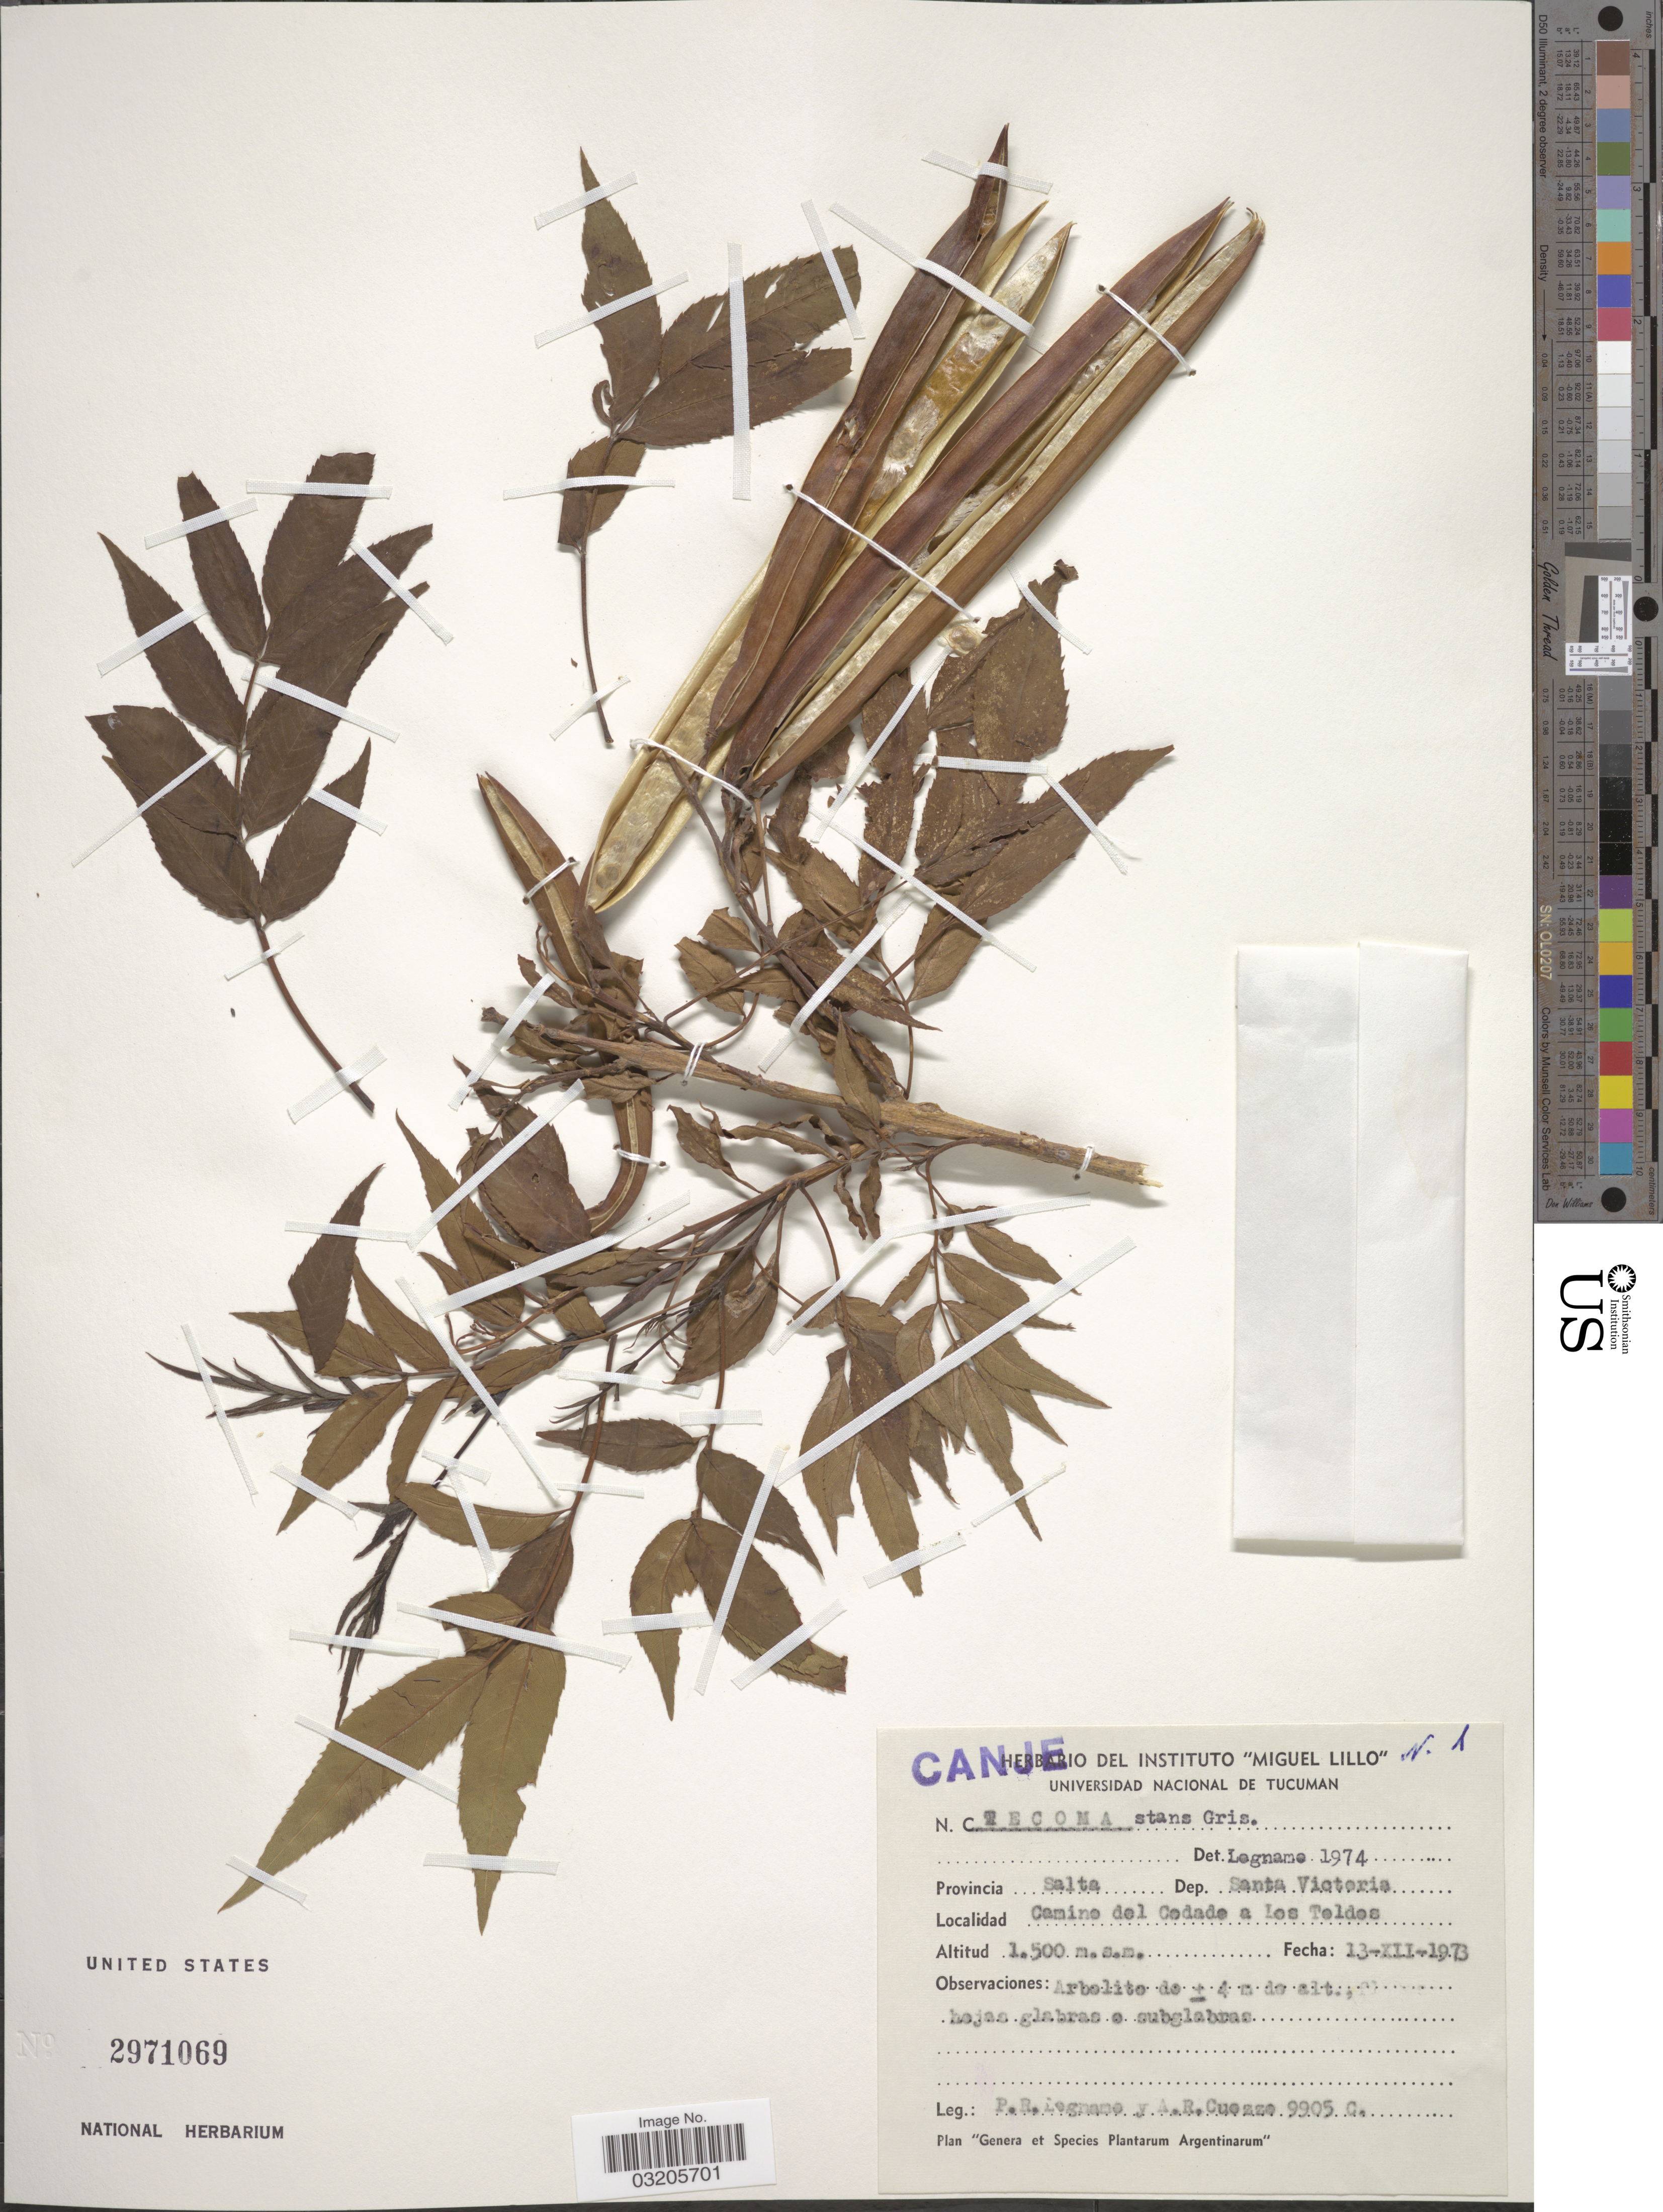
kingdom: Plantae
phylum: Tracheophyta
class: Magnoliopsida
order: Lamiales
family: Bignoniaceae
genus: Tecoma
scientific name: Tecoma stans var. stans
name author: (L.) Juss. ex Kunth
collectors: P. R. Legname & A. Cuezzo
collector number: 9905C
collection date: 1973-12-13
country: Argentina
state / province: Salta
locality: Dep. Santa Victoria. Camino del Codado [interpreted] a Los Toldos.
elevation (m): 1500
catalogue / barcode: US 2971069